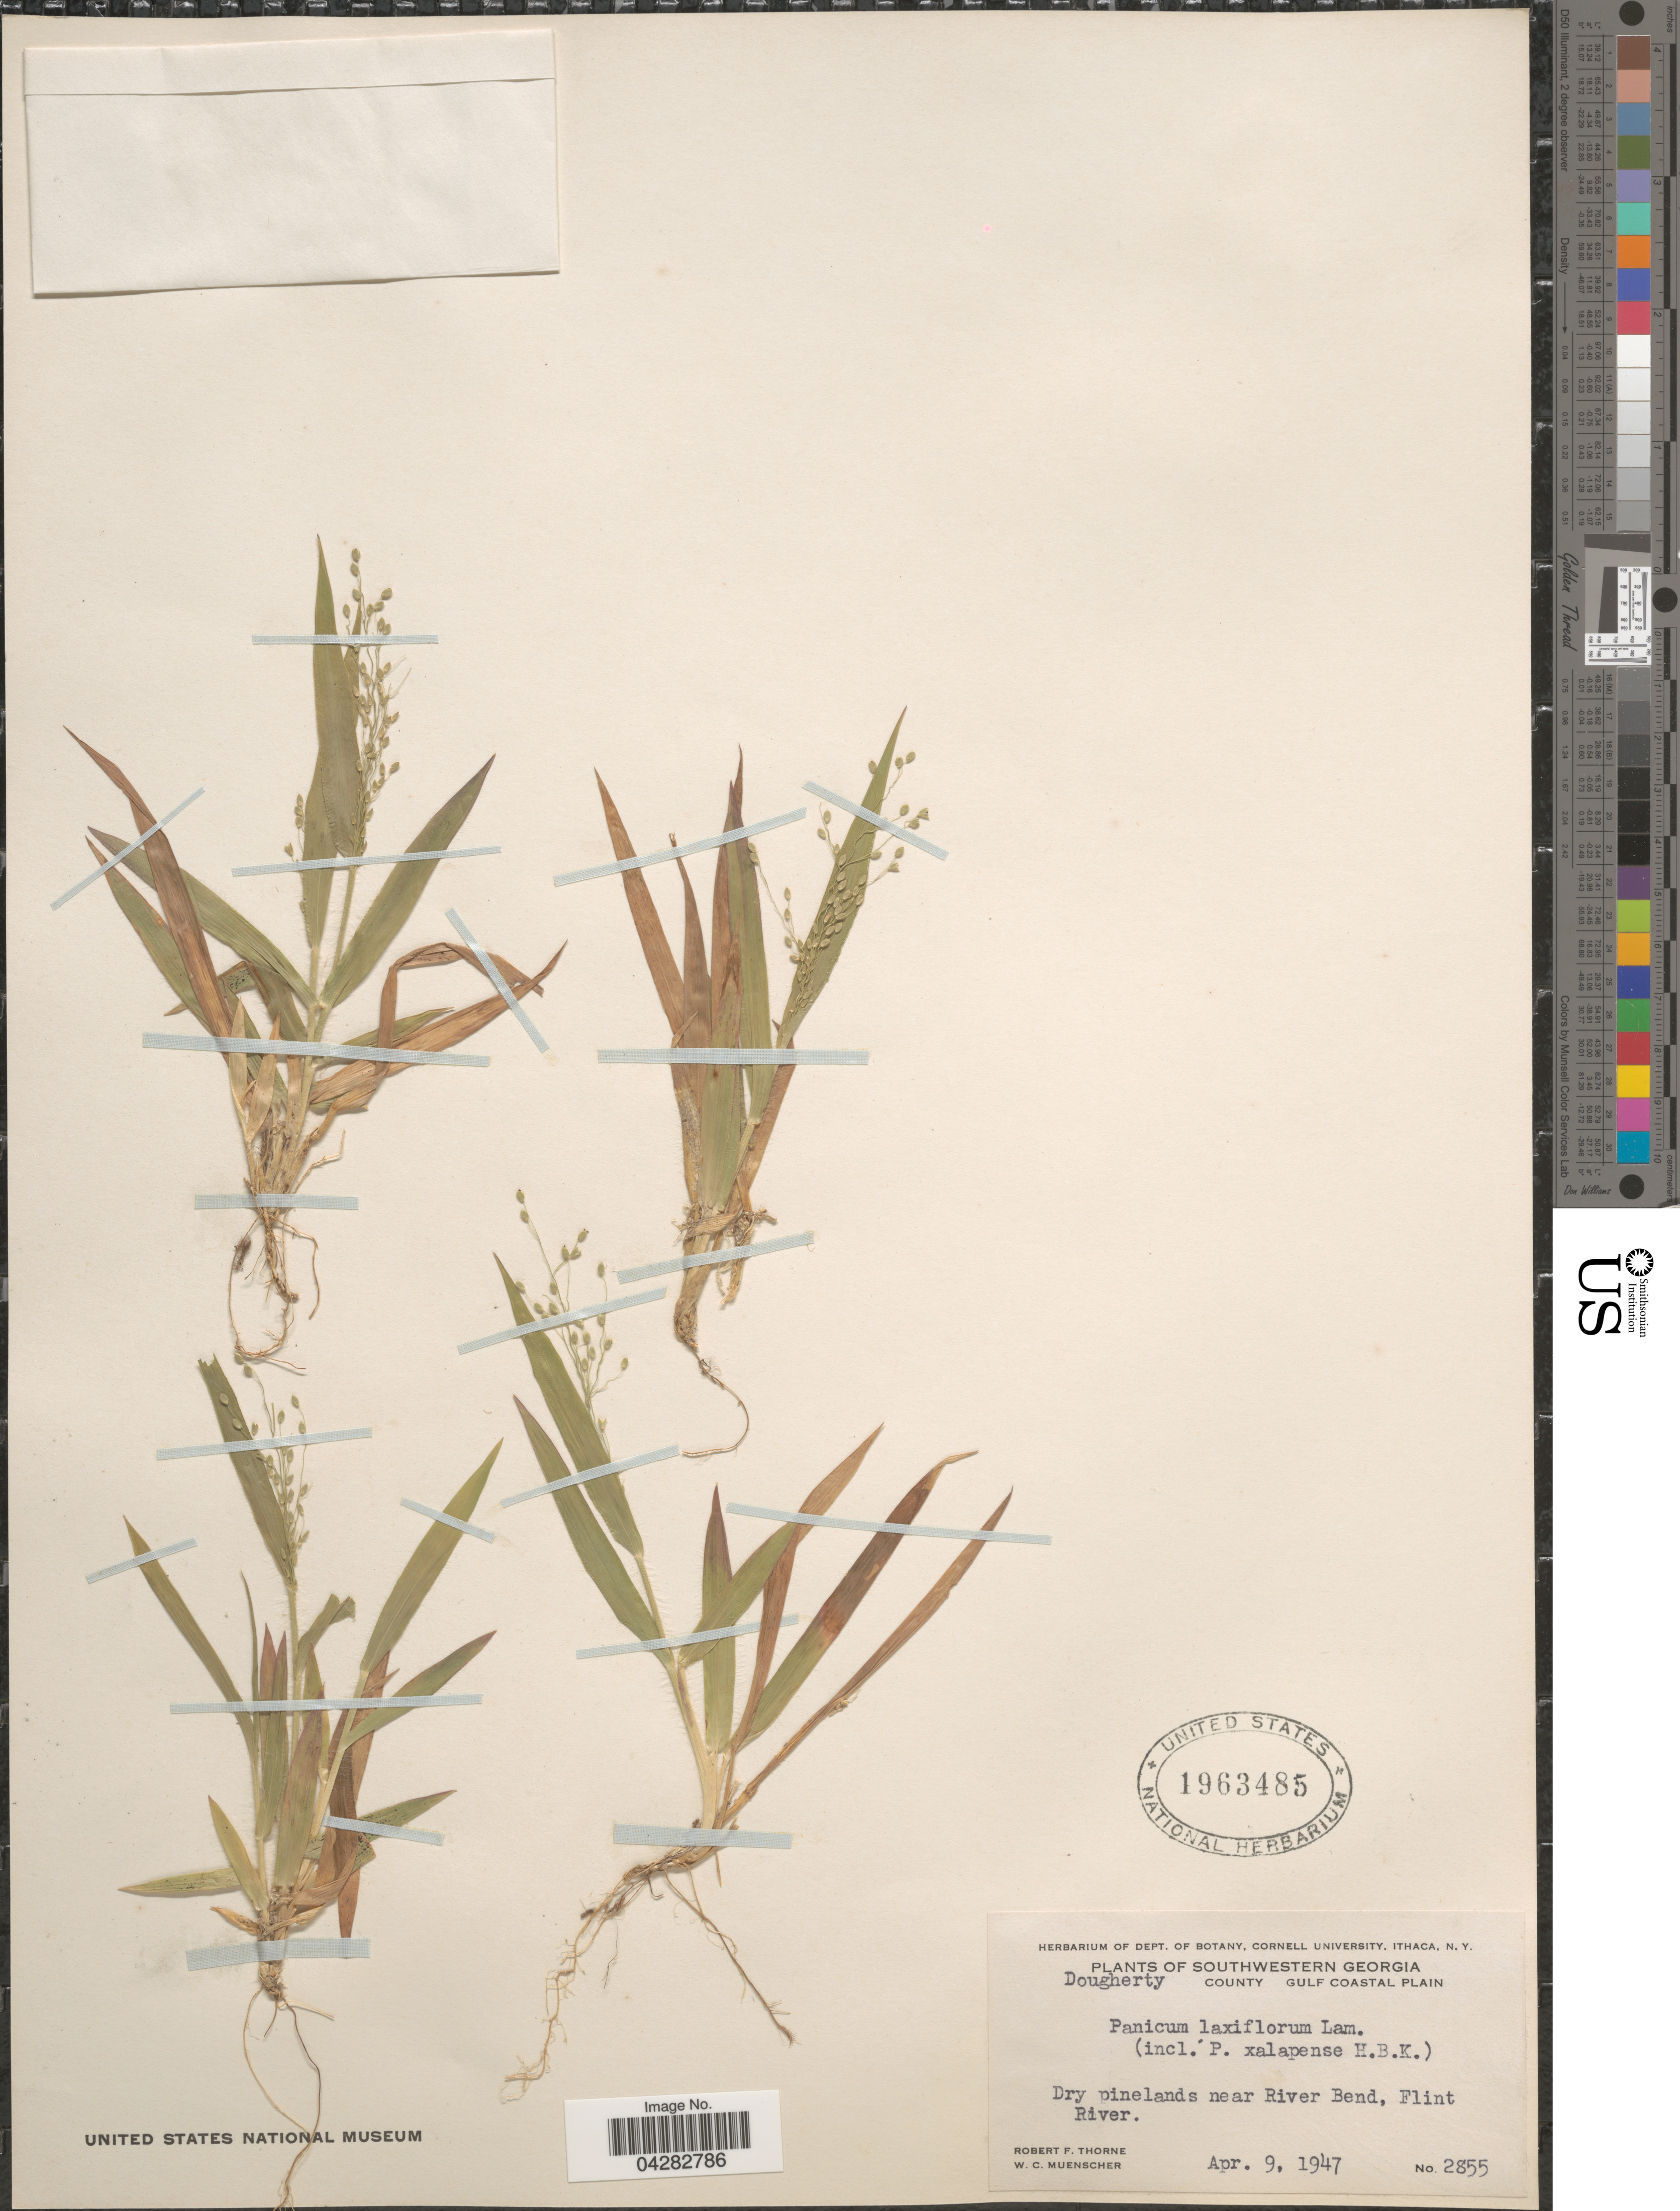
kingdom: Plantae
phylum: Tracheophyta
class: Liliopsida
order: Poales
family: Poaceae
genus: Dichanthelium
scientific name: Dichanthelium laxiflorum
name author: (Lam.) Gould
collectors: R. F. Thorne & W. Muenscher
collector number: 2855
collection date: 1947-04-09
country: United States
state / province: Georgia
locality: Southwestern Georgia. Dougherty County Gulf Coastal Plain. Dry pinelands near River Bend, Flint River.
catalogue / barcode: US 1963485